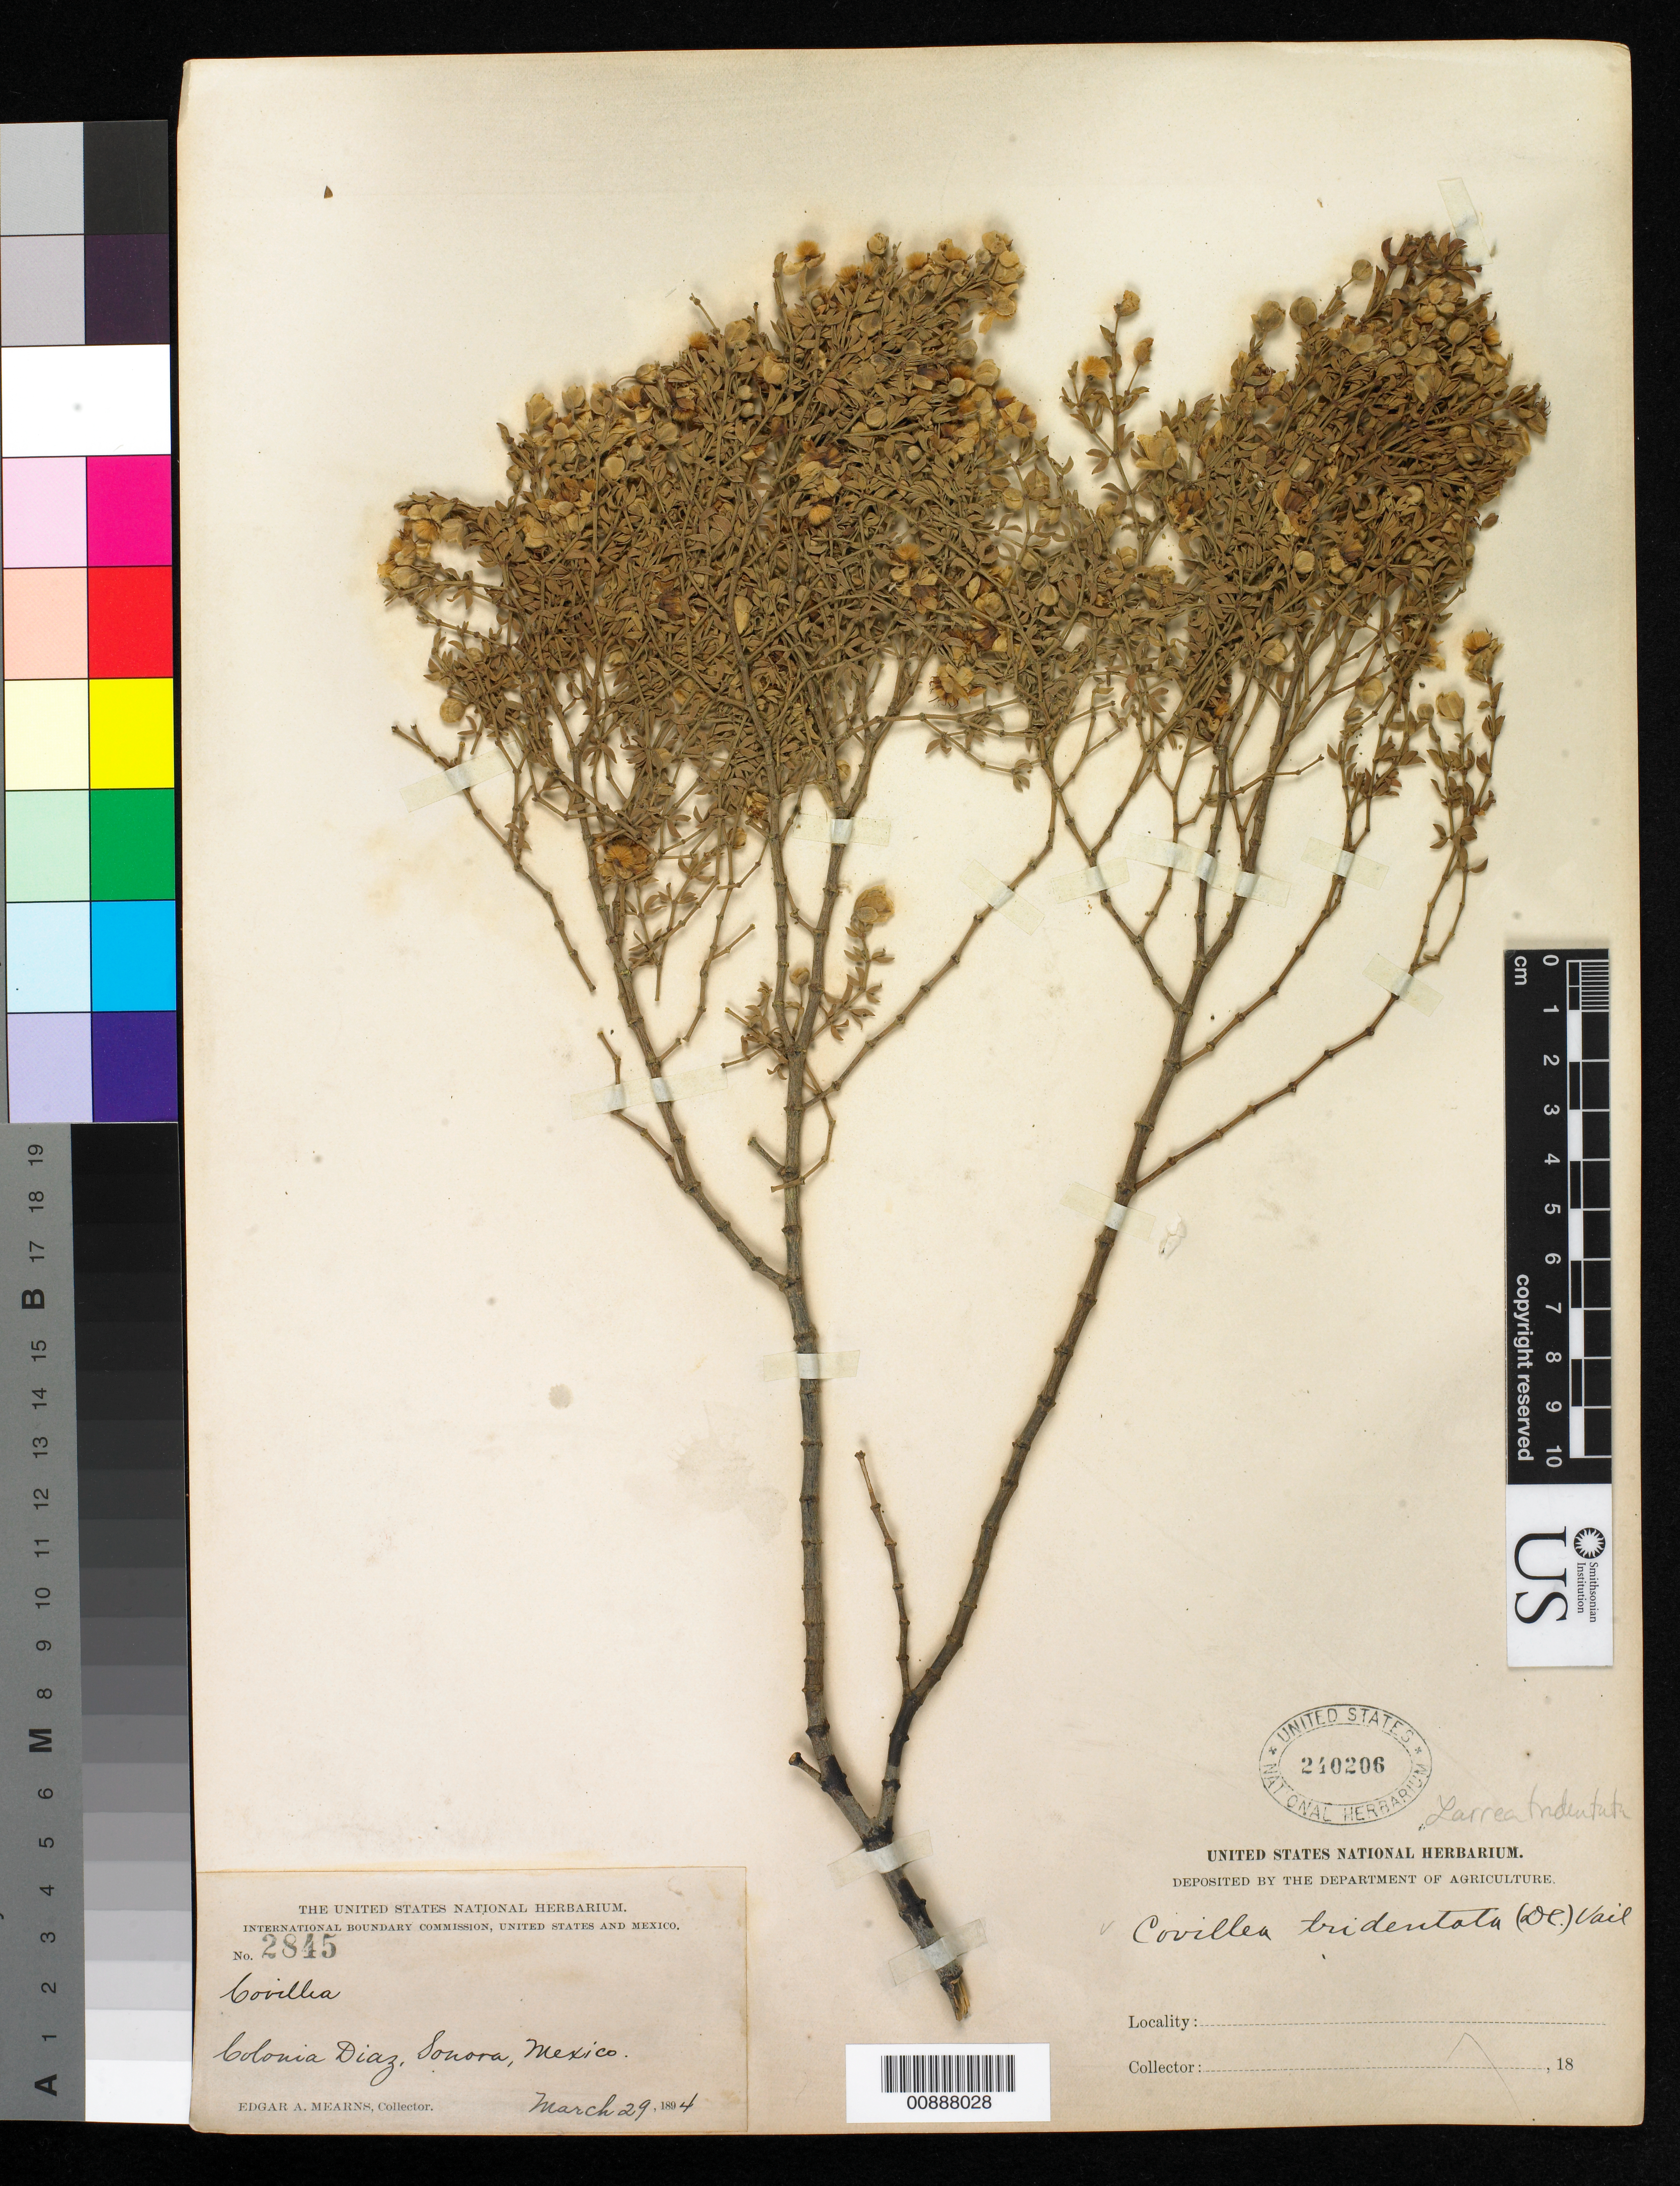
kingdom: Plantae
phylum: Tracheophyta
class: Magnoliopsida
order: Zygophyllales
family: Zygophyllaceae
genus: Larrea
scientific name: Larrea tridentata var. tridentata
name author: (Sessé & Moc. ex DC.) Coville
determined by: Strong, M. T., (US), Smithsonian Institution - National Museum of Natural History (UNITED STATES)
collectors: E. A. Mearns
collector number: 2845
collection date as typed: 29 Mar 1894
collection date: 1894-03-29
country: Mexico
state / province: Sonora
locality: Colonia Diaz, Sonora.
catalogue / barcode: US 240206